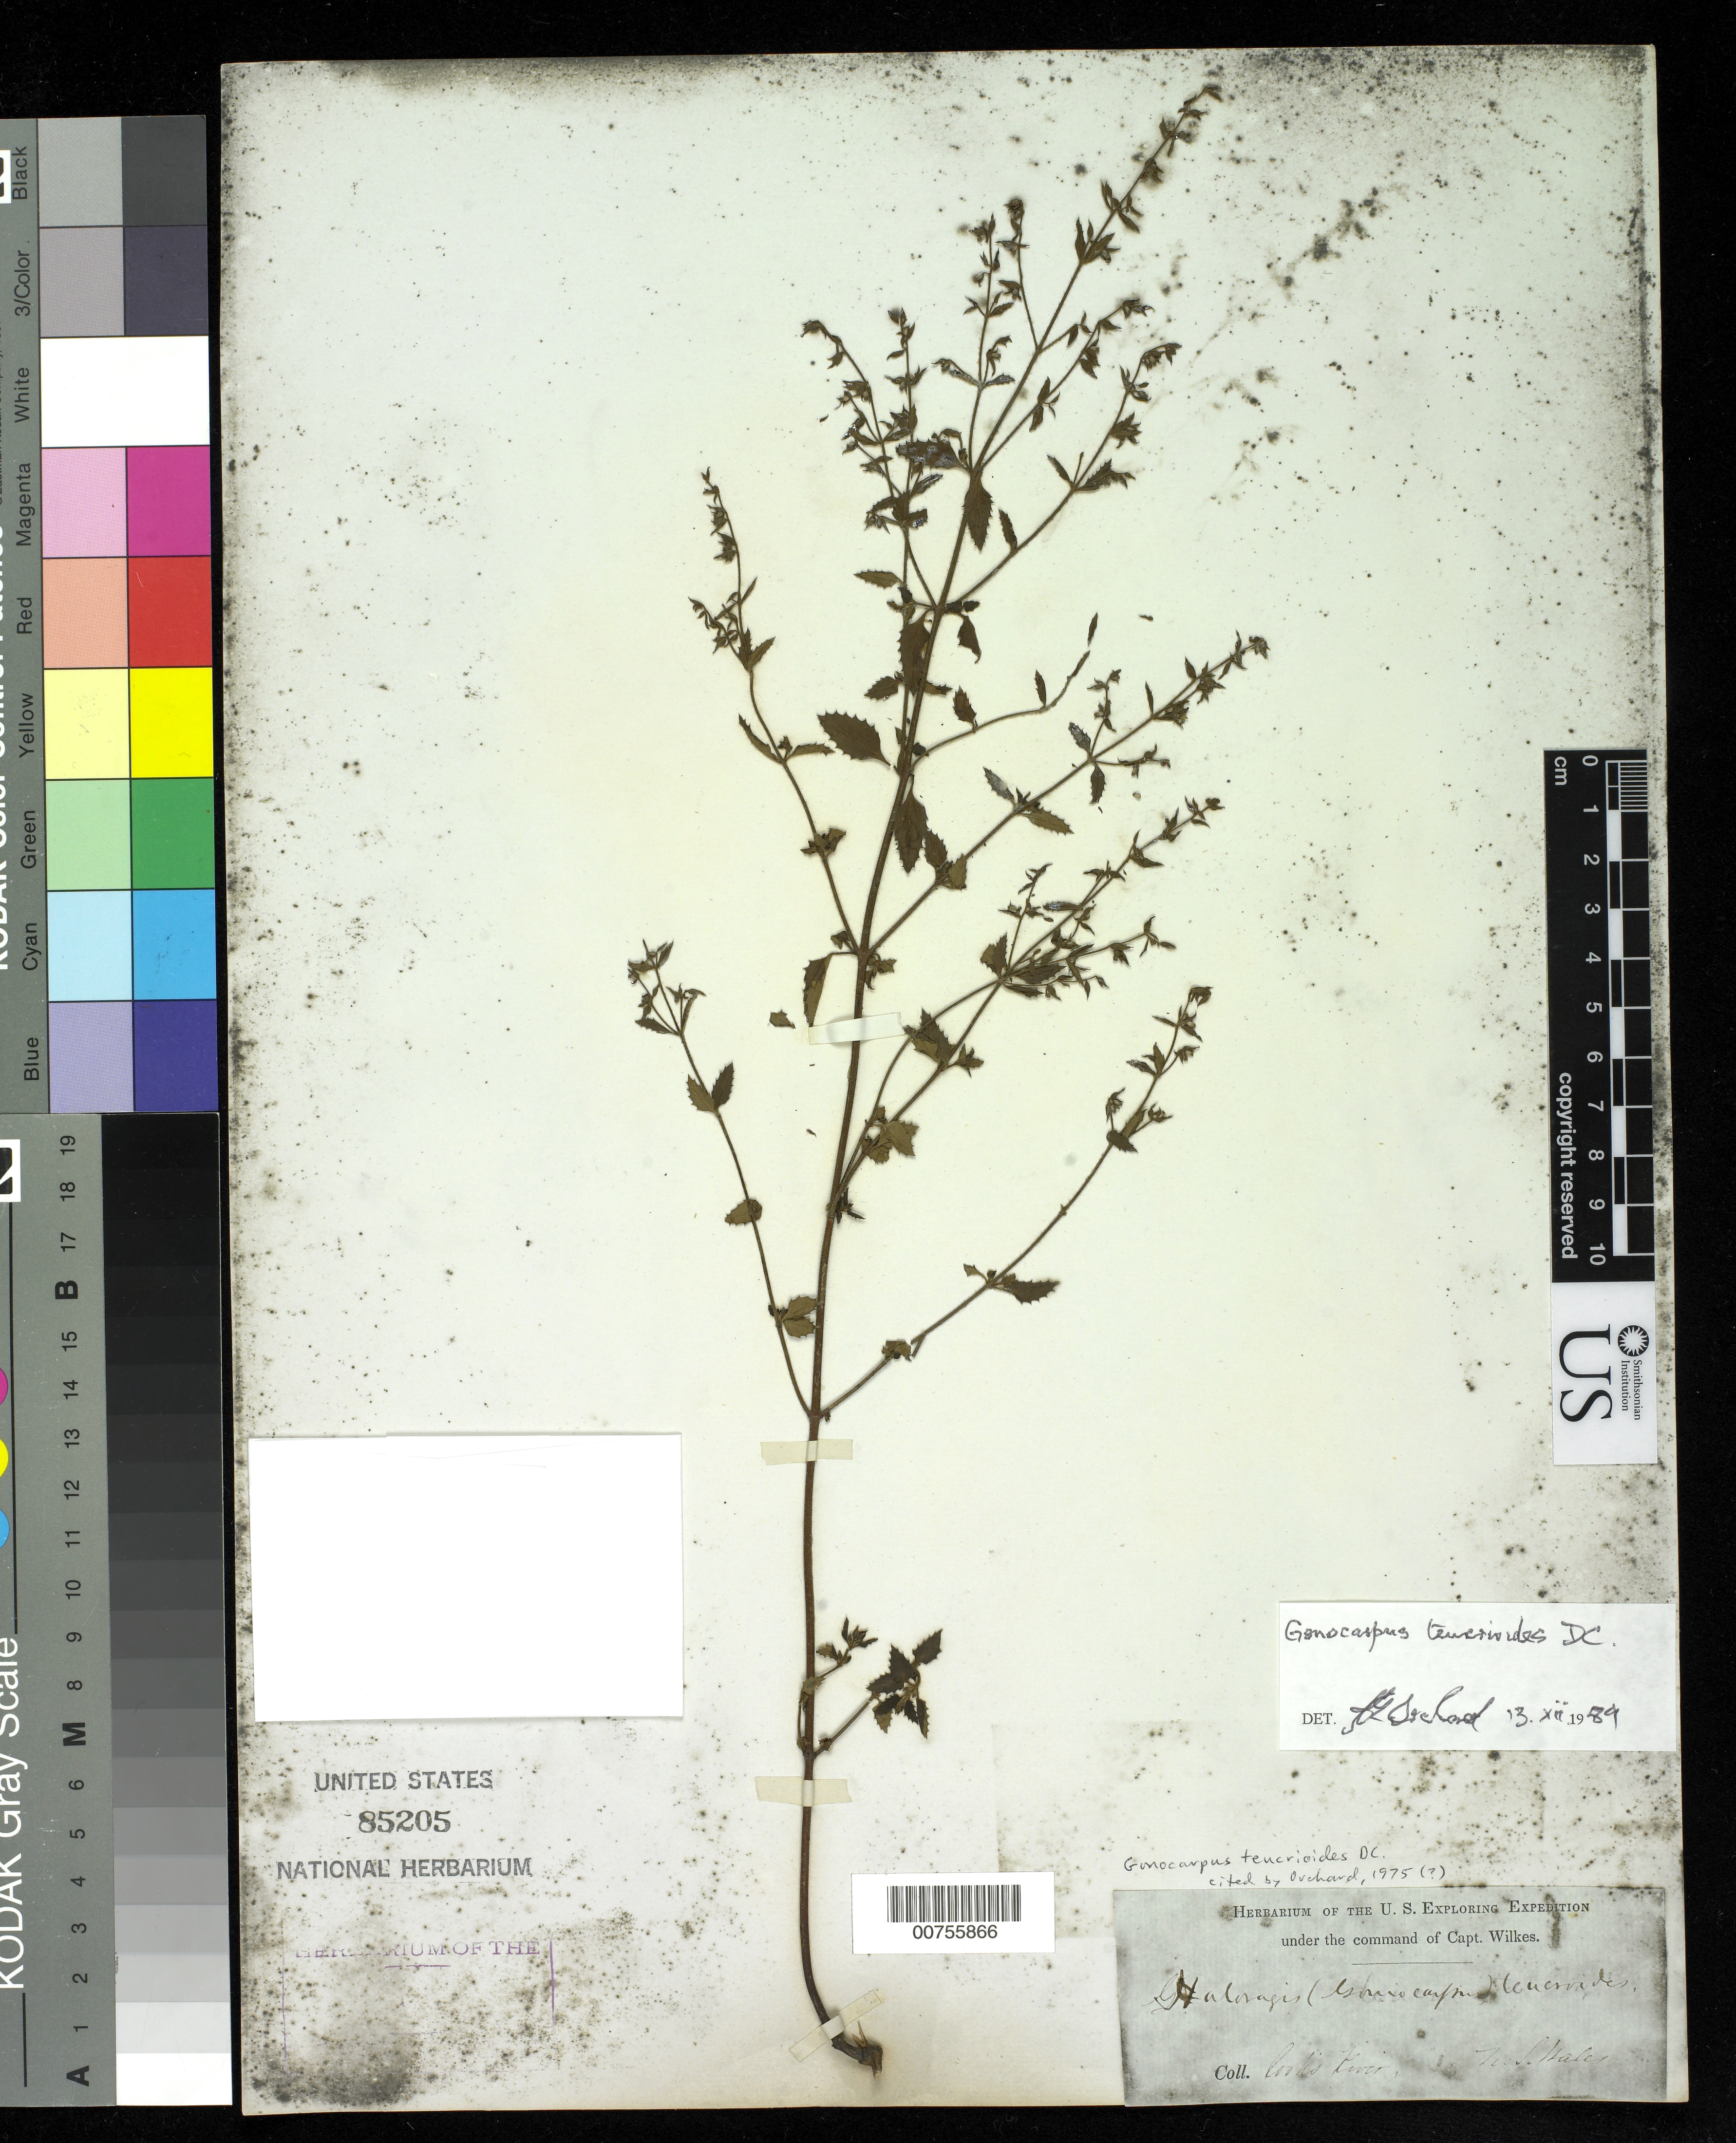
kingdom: Plantae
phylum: Tracheophyta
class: Magnoliopsida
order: Saxifragales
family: Haloragaceae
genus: Gonocarpus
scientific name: Gonocarpus teucrioides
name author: DC.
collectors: Wilkes Explor. Exped.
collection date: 1838/1842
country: Australia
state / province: New South Wales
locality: Cook's River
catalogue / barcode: US 85205